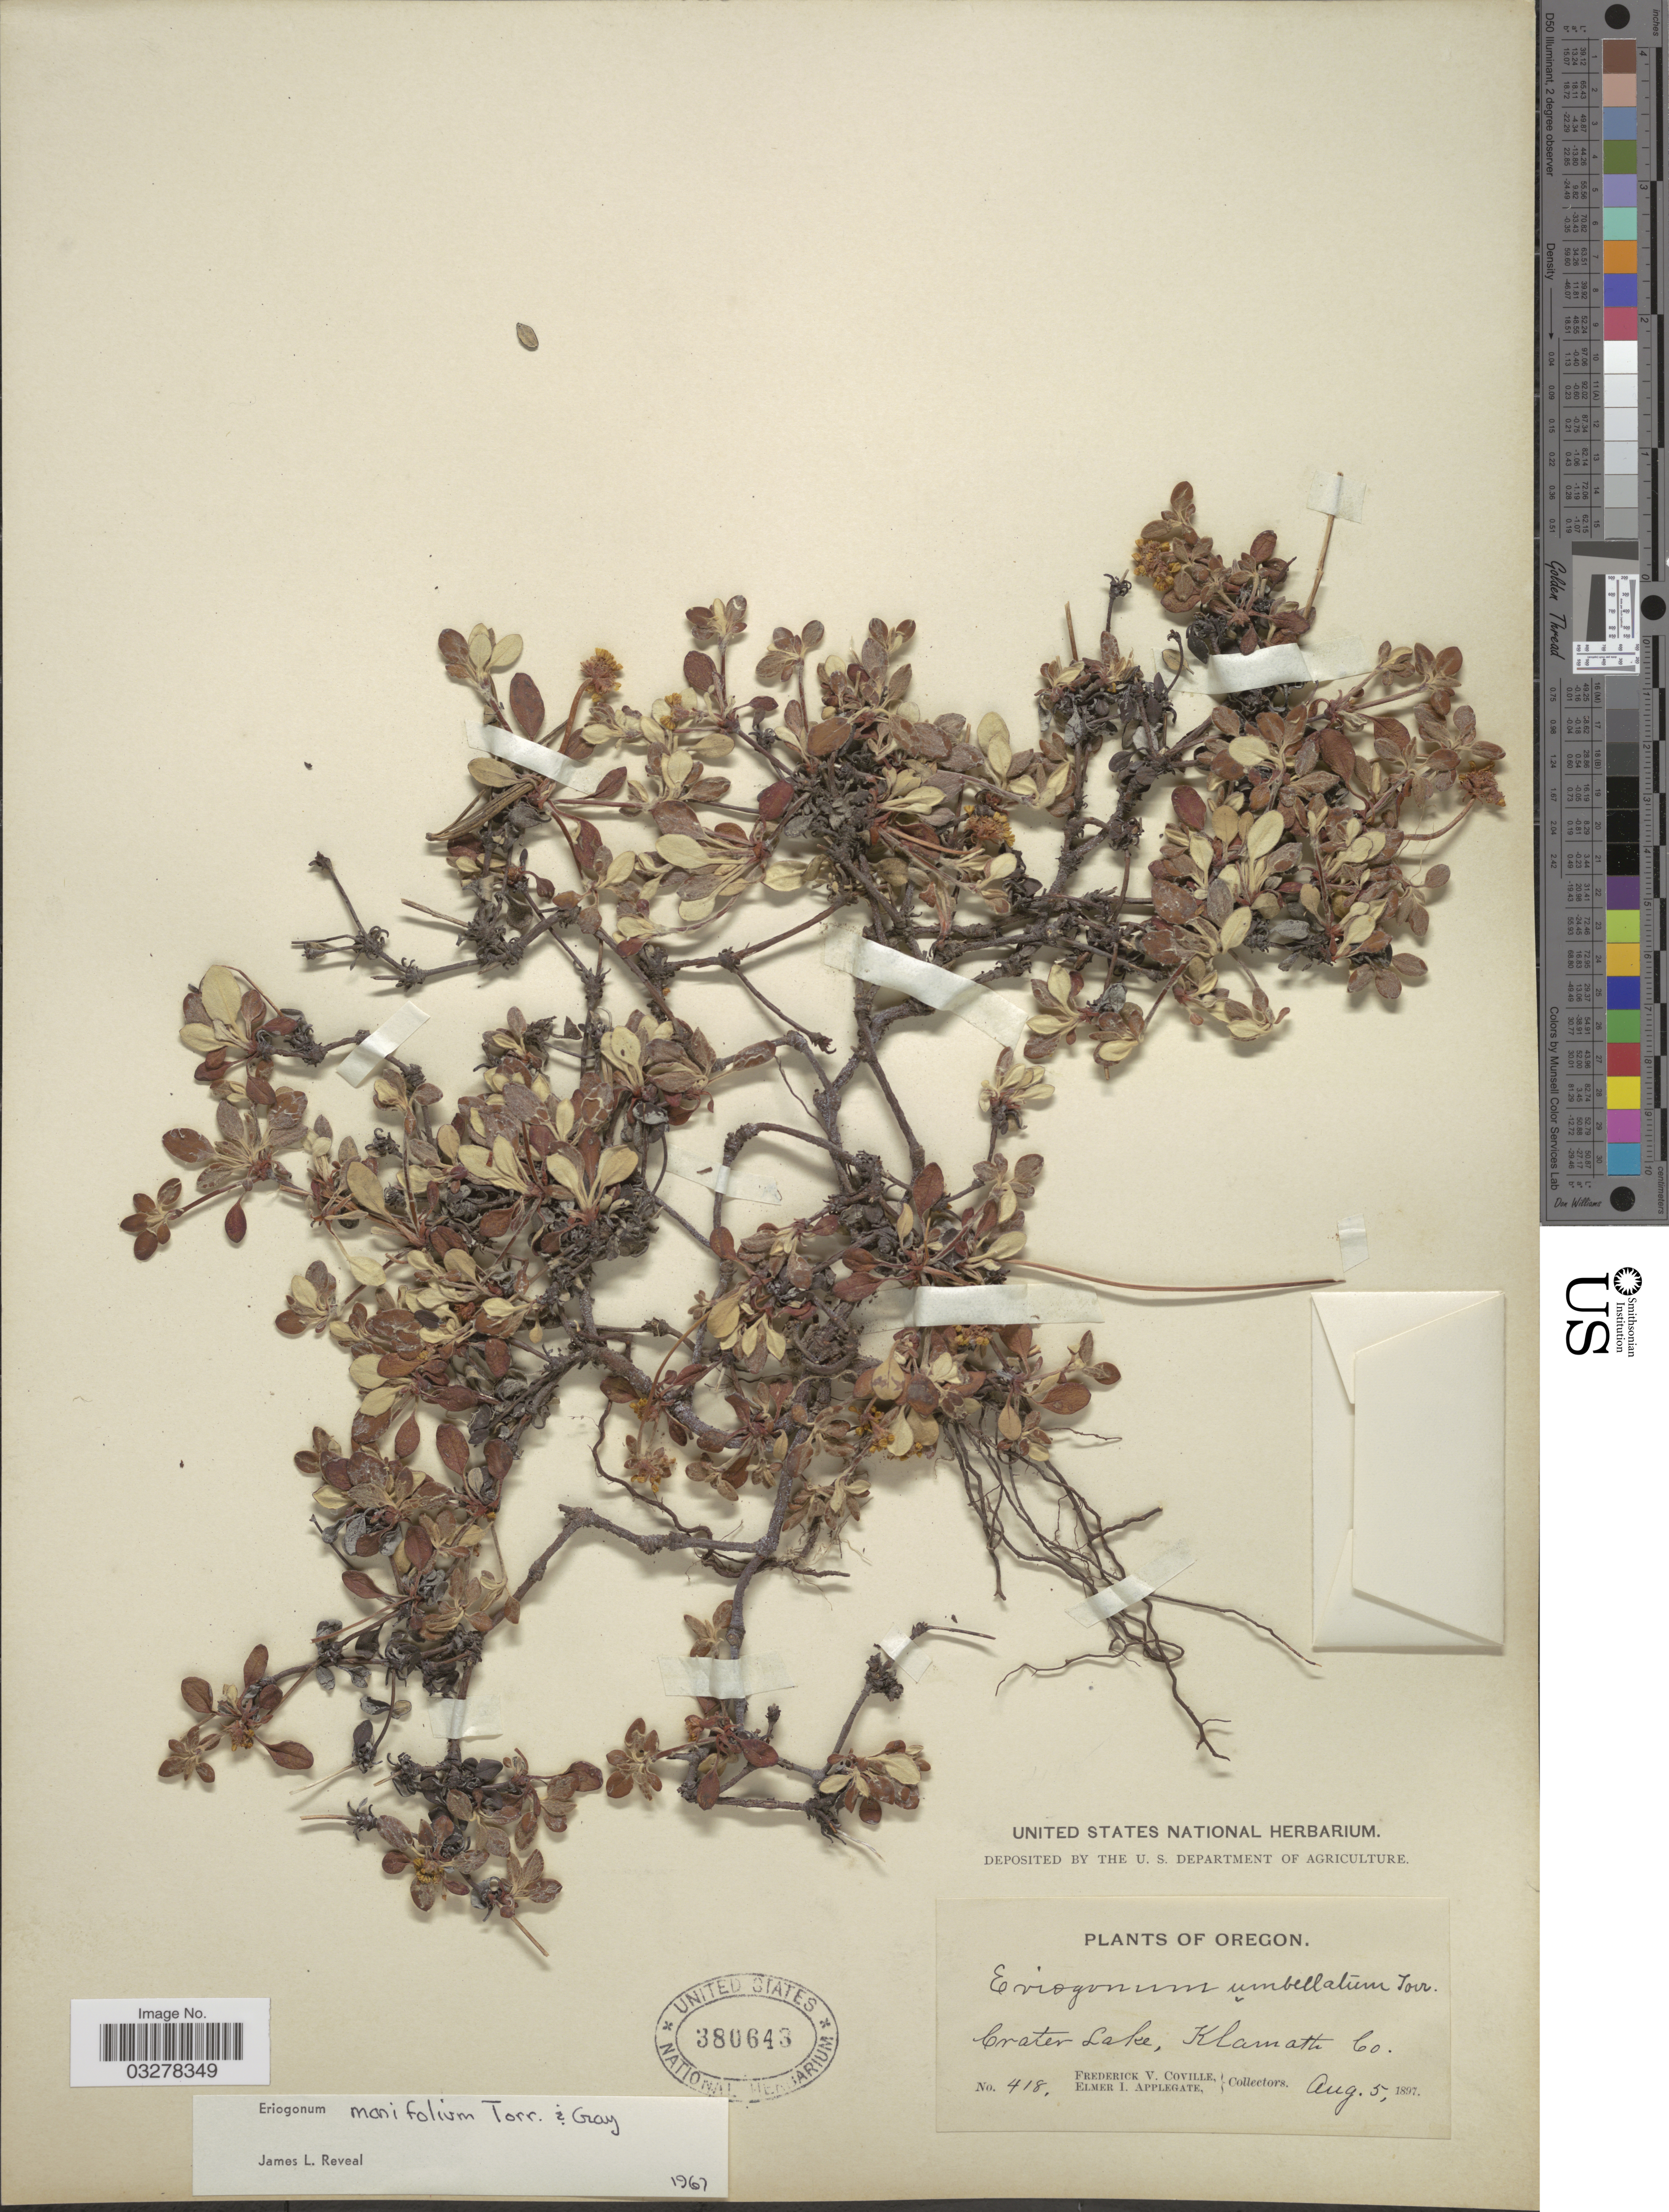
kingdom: Plantae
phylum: Tracheophyta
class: Magnoliopsida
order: Caryophyllales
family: Polygonaceae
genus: Eriogonum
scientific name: Eriogonum marifolium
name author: Torr. & A. Gray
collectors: F. V. Coville & E. I. Applegate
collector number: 418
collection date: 1897-08-05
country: United States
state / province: Oregon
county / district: Klamath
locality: Crater Lake, Klamath Co.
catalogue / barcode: US 380643